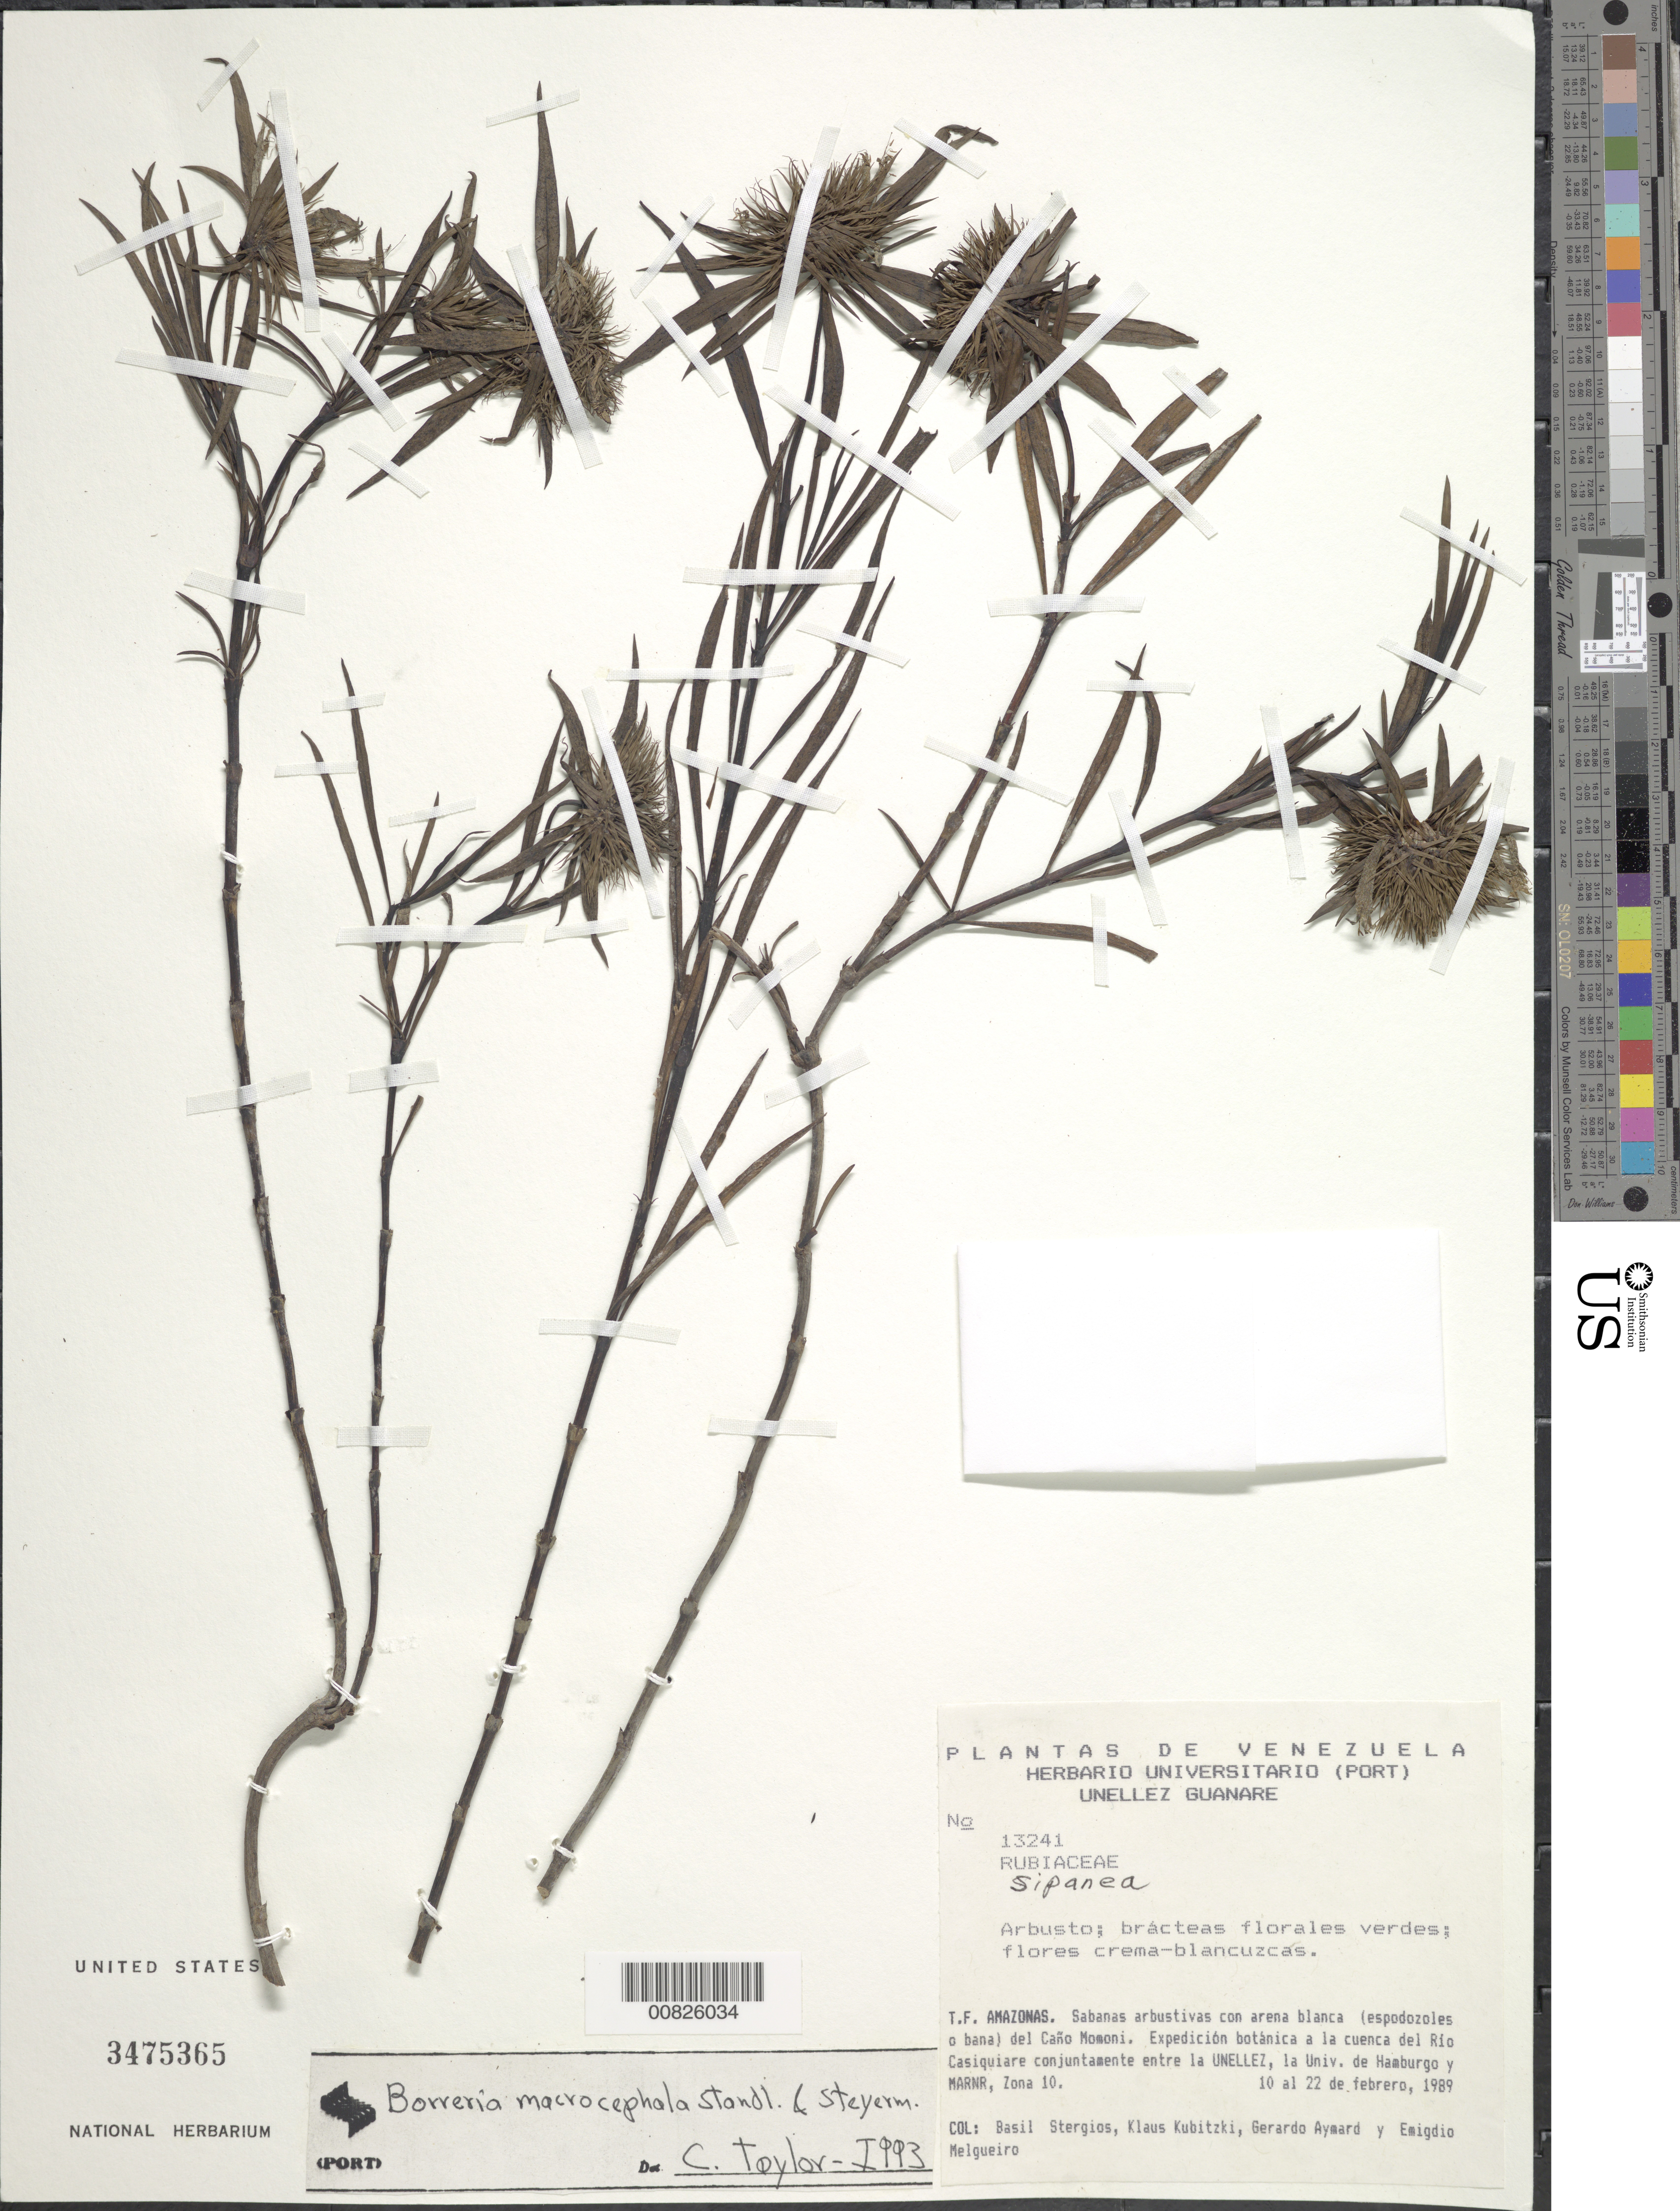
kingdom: Plantae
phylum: Tracheophyta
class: Magnoliopsida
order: Gentianales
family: Rubiaceae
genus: Borreria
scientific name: Borreria macrocephala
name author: Standl. & Steyerm.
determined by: Taylor, Charlotte M.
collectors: B. G. Stergios, K. Kubitzki, G. A. Aymard & E. Melgueiro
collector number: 13241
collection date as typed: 10-Feb-89 to 22-Feb-89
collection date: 1989-02-10/1989-02-22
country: Venezuela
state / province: Amazonas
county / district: Río Negro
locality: Río Casiquaire, Caño Momoni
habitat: Sabanas arbustivas con arena blanca del caño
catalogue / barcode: US 3475365